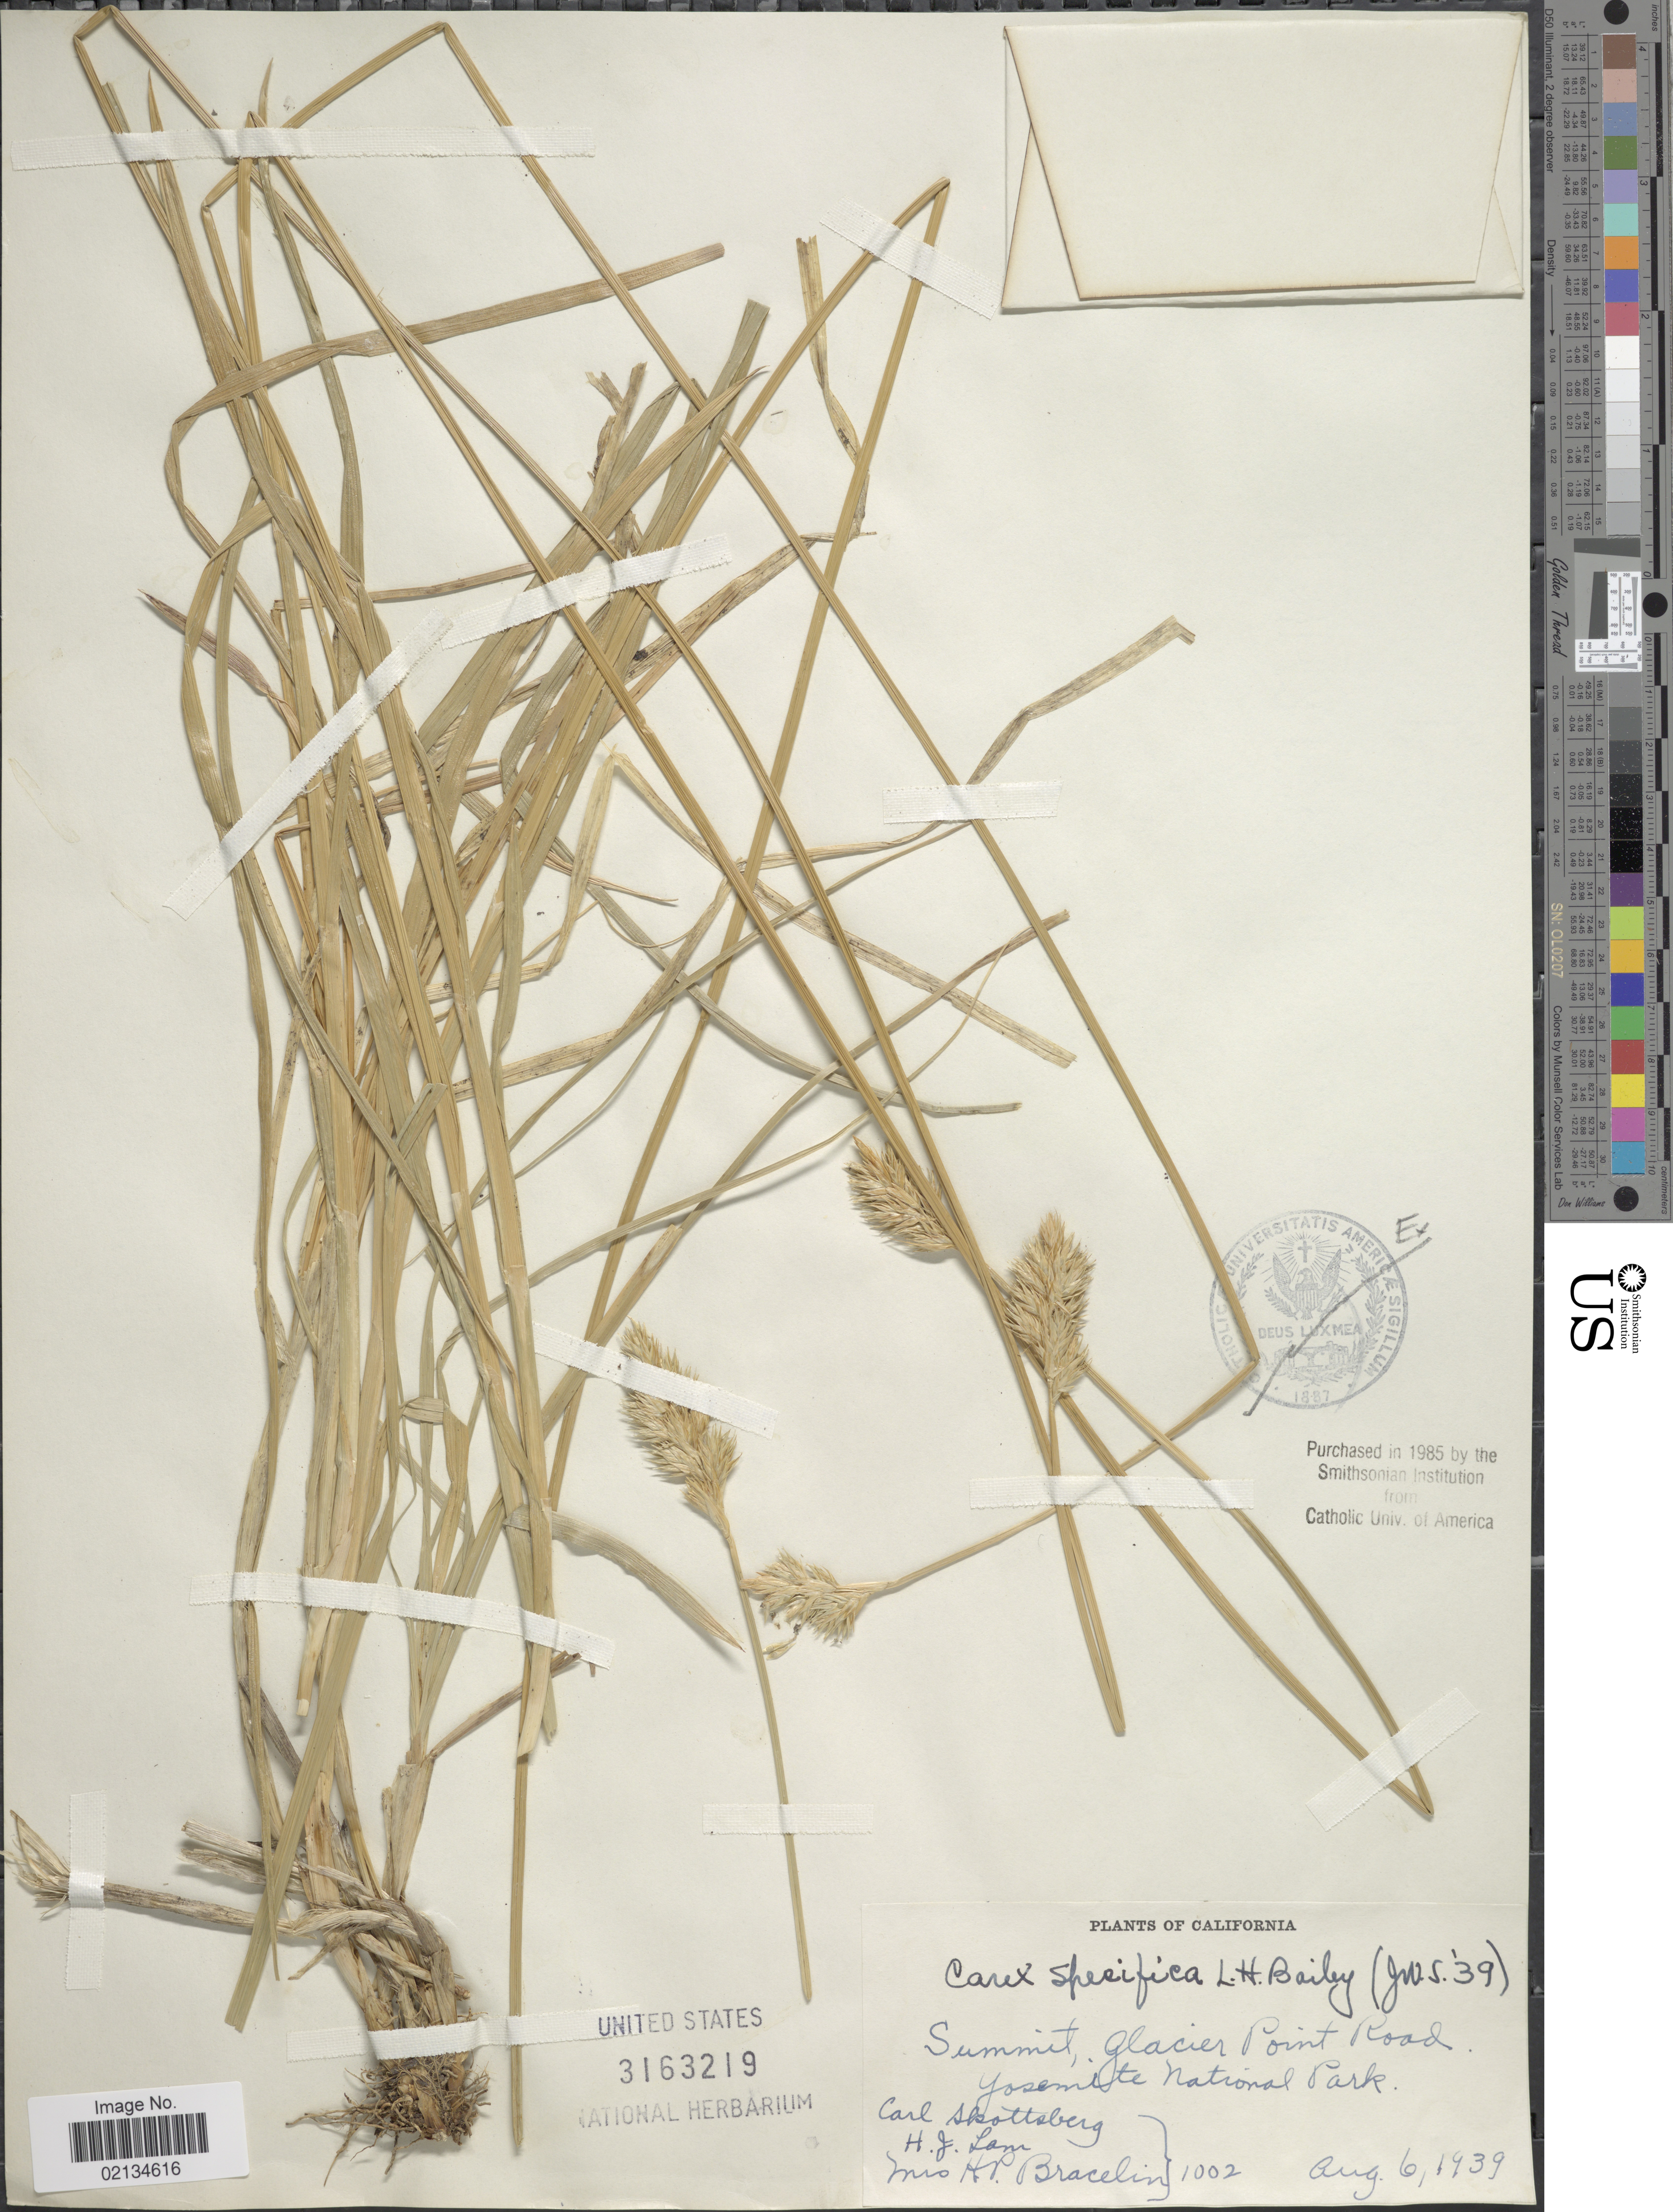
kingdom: Plantae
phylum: Tracheophyta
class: Liliopsida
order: Poales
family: Cyperaceae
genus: Carex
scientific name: Carex specifica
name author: L.H. Bailey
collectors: C. Skottsberg, H. J. Lam & H. Bracelin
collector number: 1002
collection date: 1939-08-06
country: United States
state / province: California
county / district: Mariposa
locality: Summit, Glacier Point Road, Yosemite National Park.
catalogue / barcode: US 3163219